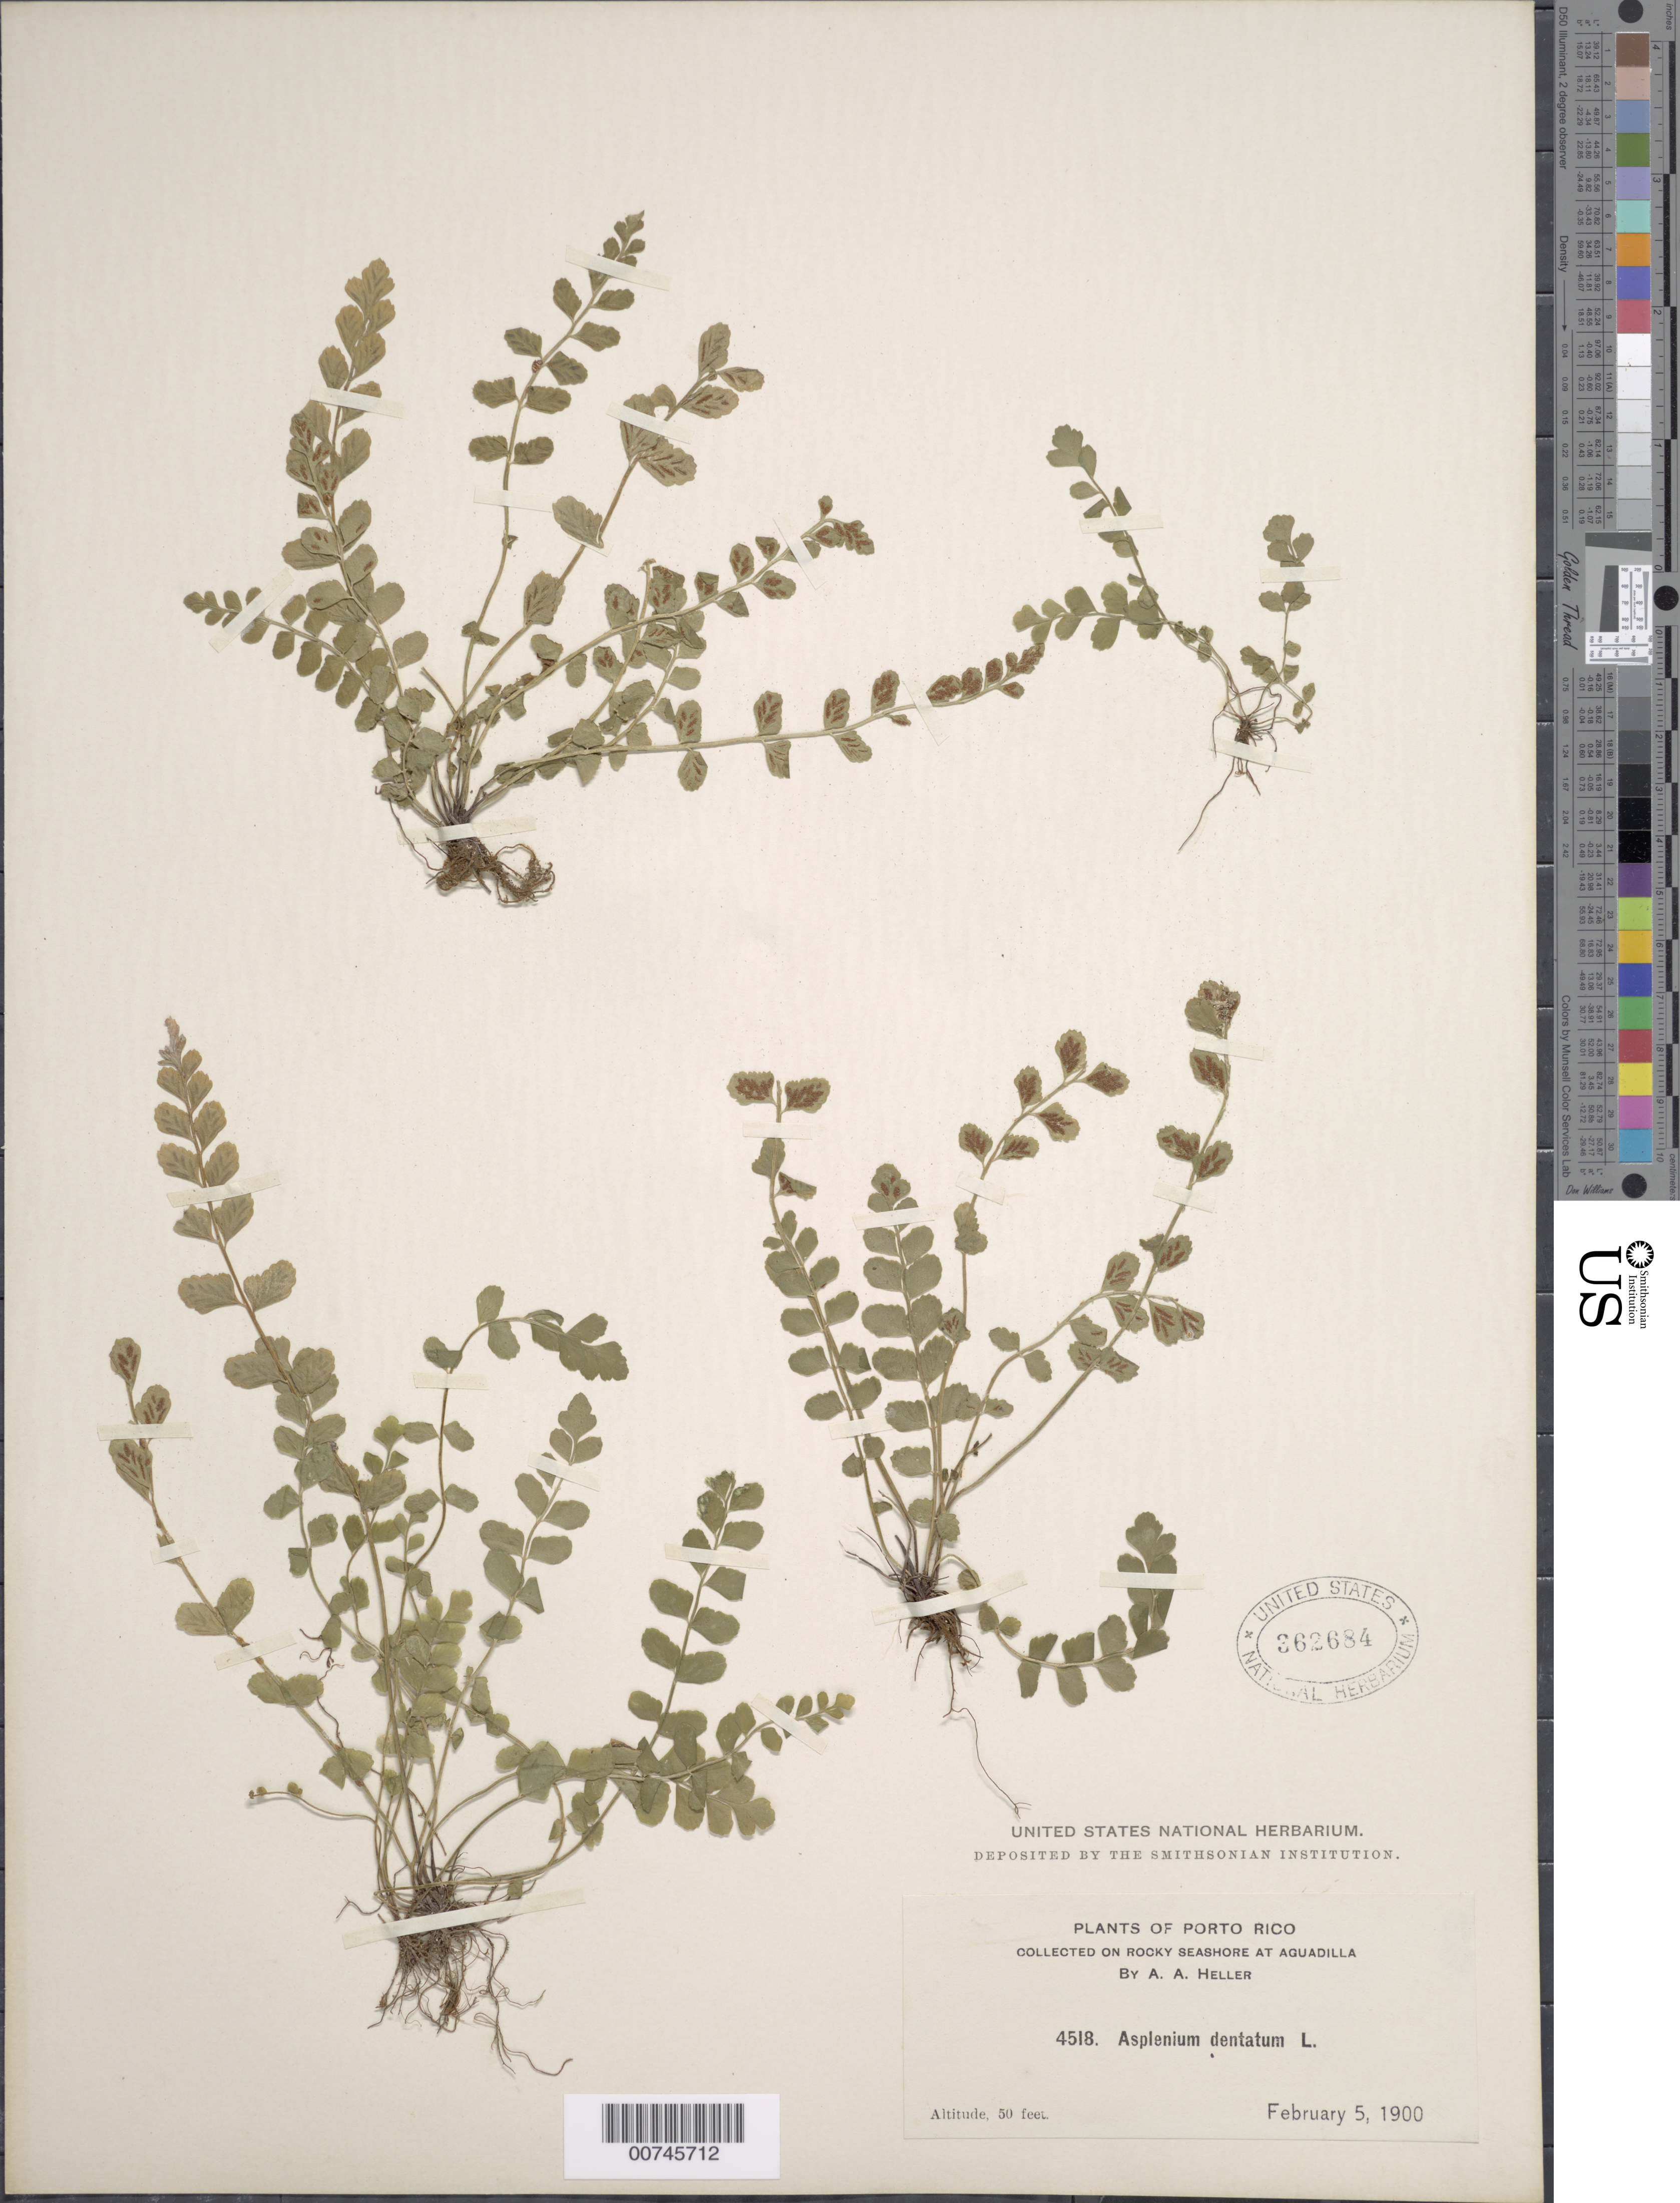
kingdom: Plantae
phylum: Tracheophyta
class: Polypodiopsida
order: Polypodiales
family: Aspleniaceae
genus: Asplenium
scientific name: Asplenium trichomanes-dentatum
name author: L.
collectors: A. A. Heller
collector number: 4518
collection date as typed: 05 Feb 1900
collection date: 1900-02-05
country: Puerto Rico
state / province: Aguadilla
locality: At Aguadilla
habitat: On rocky seashore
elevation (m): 15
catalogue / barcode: US 362684